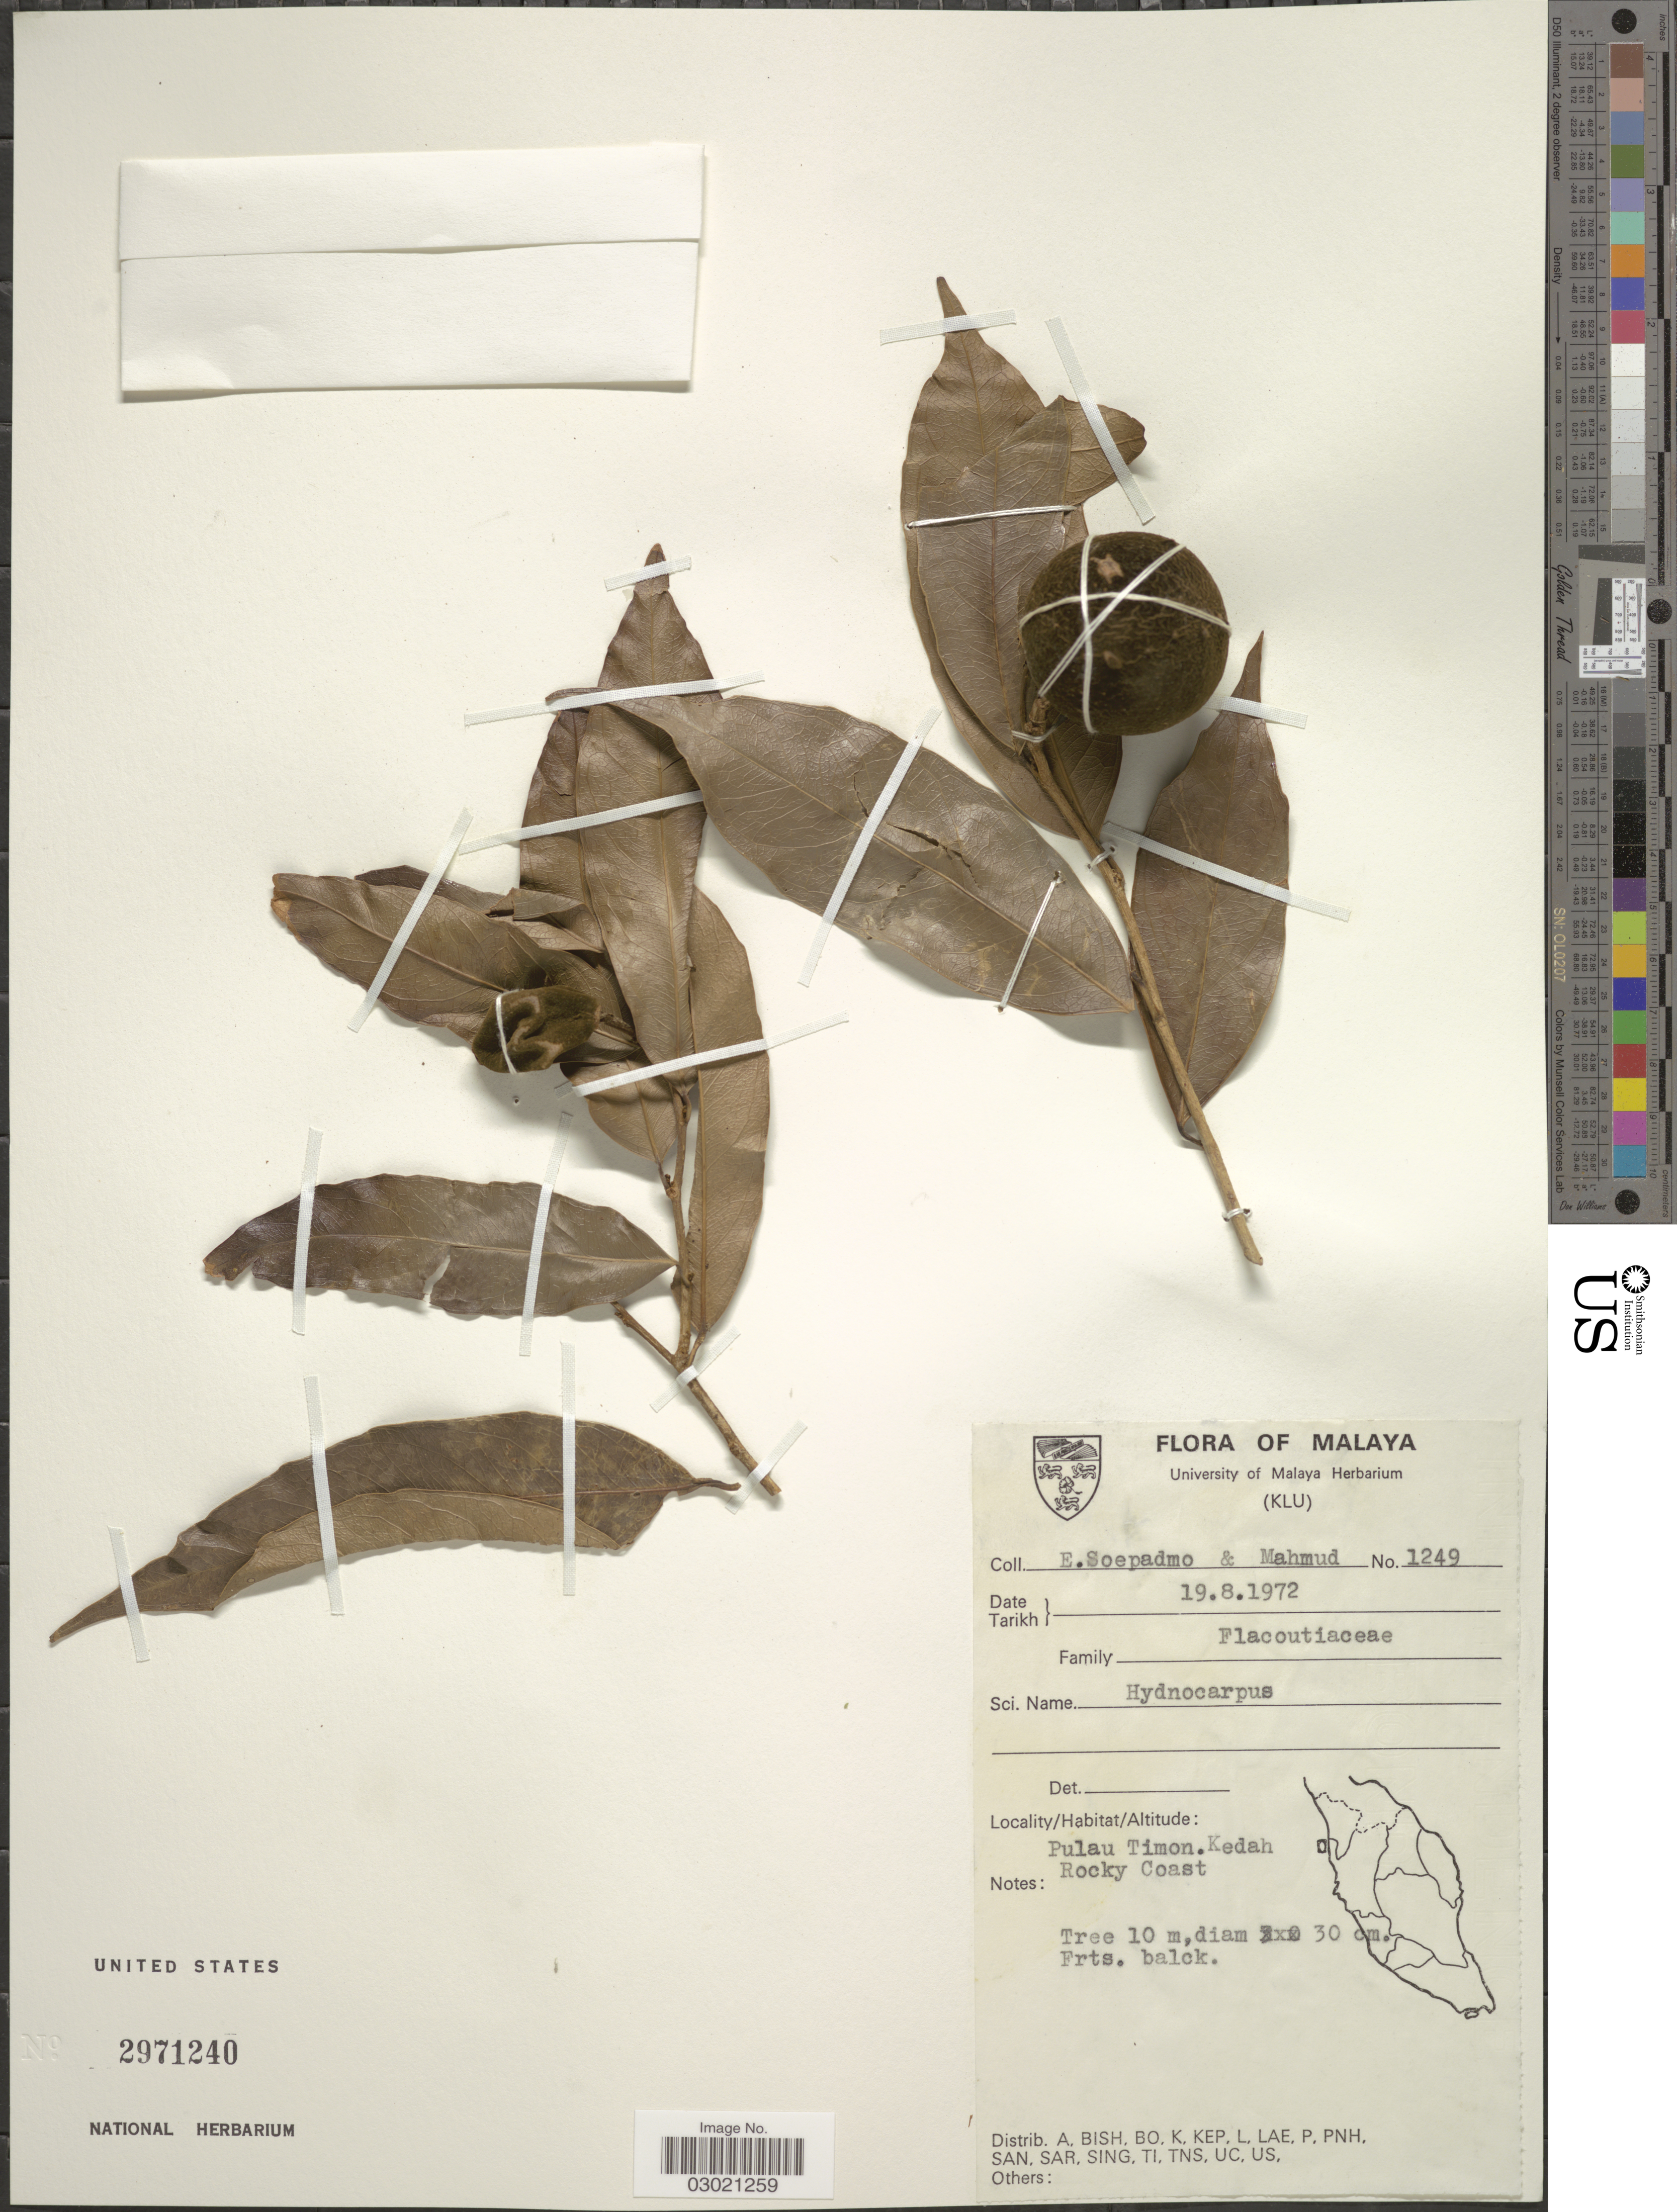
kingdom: Plantae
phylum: Tracheophyta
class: Magnoliopsida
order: Malpighiales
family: Achariaceae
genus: Hydnocarpus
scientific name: Hydnocarpus sp.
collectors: E. Soepadmo & -. Mahmud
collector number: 1249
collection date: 1972-08-19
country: Malaysia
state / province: Kedah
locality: Malaya, Pulau Timon. Kedah. Rocky Coast.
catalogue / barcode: US 2971240